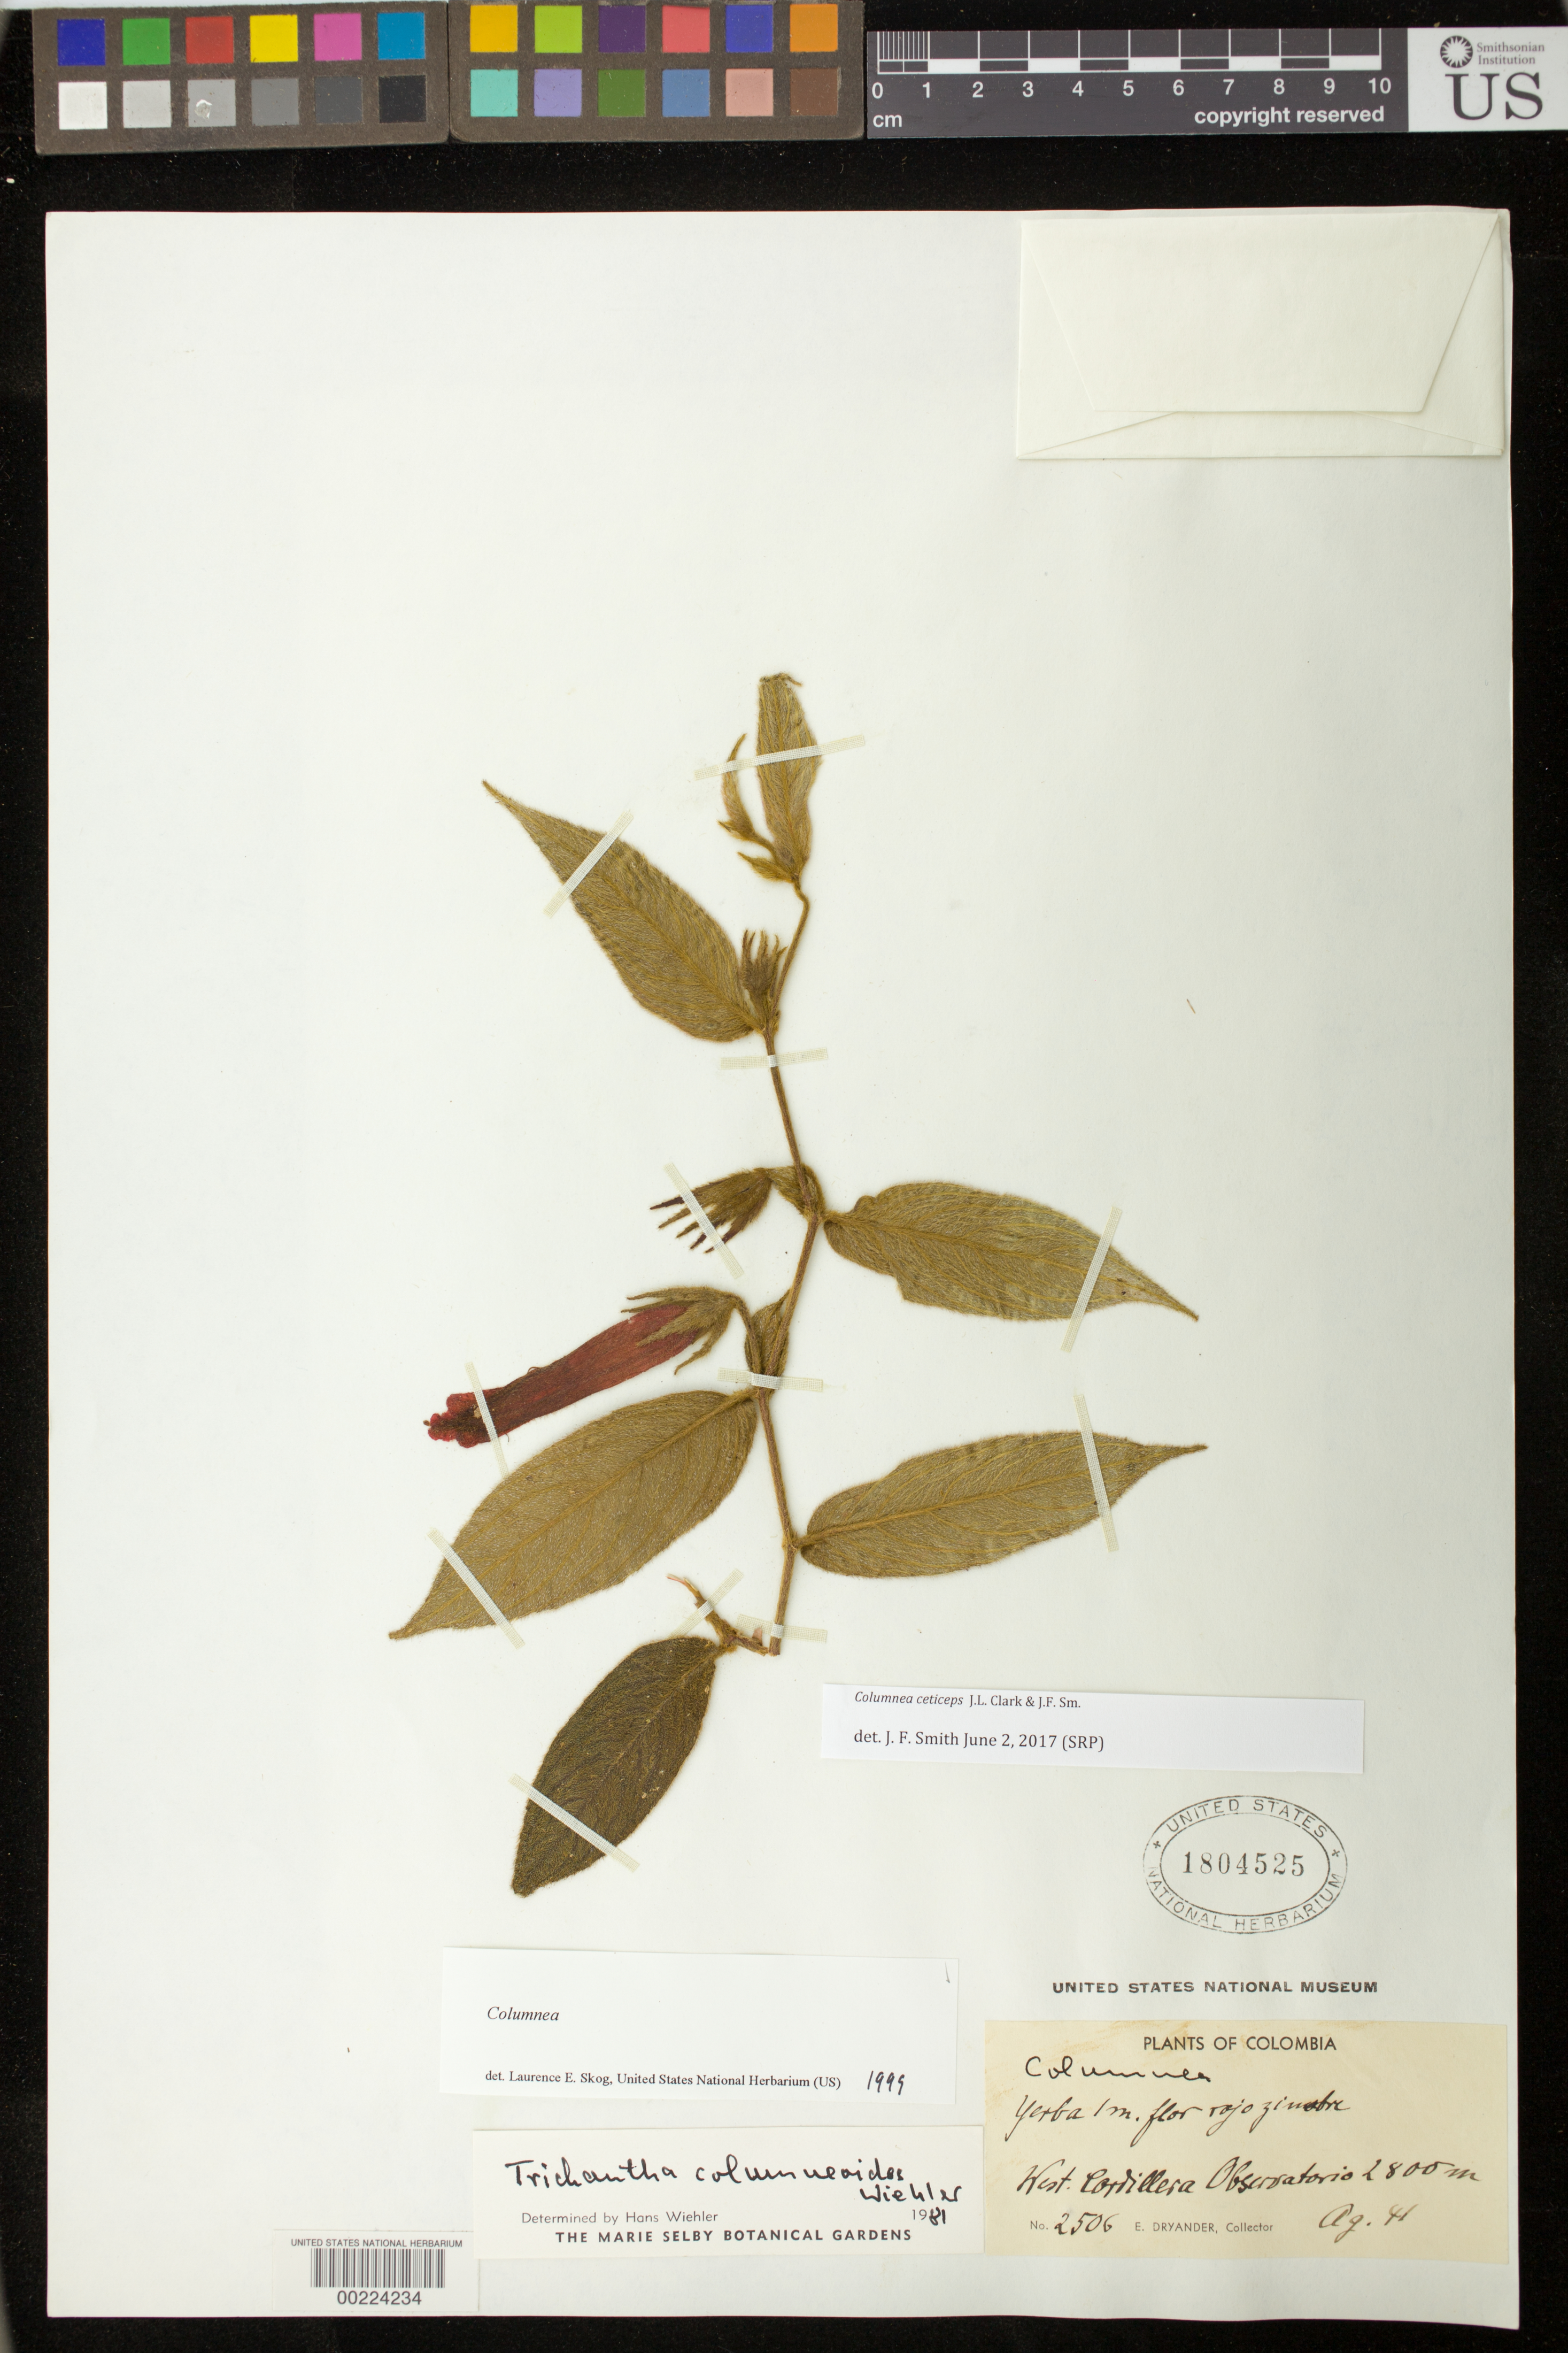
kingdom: Plantae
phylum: Tracheophyta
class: Magnoliopsida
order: Lamiales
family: Gesneriaceae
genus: Columnea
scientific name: Columnea ceticeps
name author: J.L. Clark & J.F. Sm.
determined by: Smith, J. F.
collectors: E. I. Dryander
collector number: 2506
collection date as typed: Aug 1941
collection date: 1941-08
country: Colombia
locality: West cordillera Observatorio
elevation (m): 2800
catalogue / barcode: US 1804525